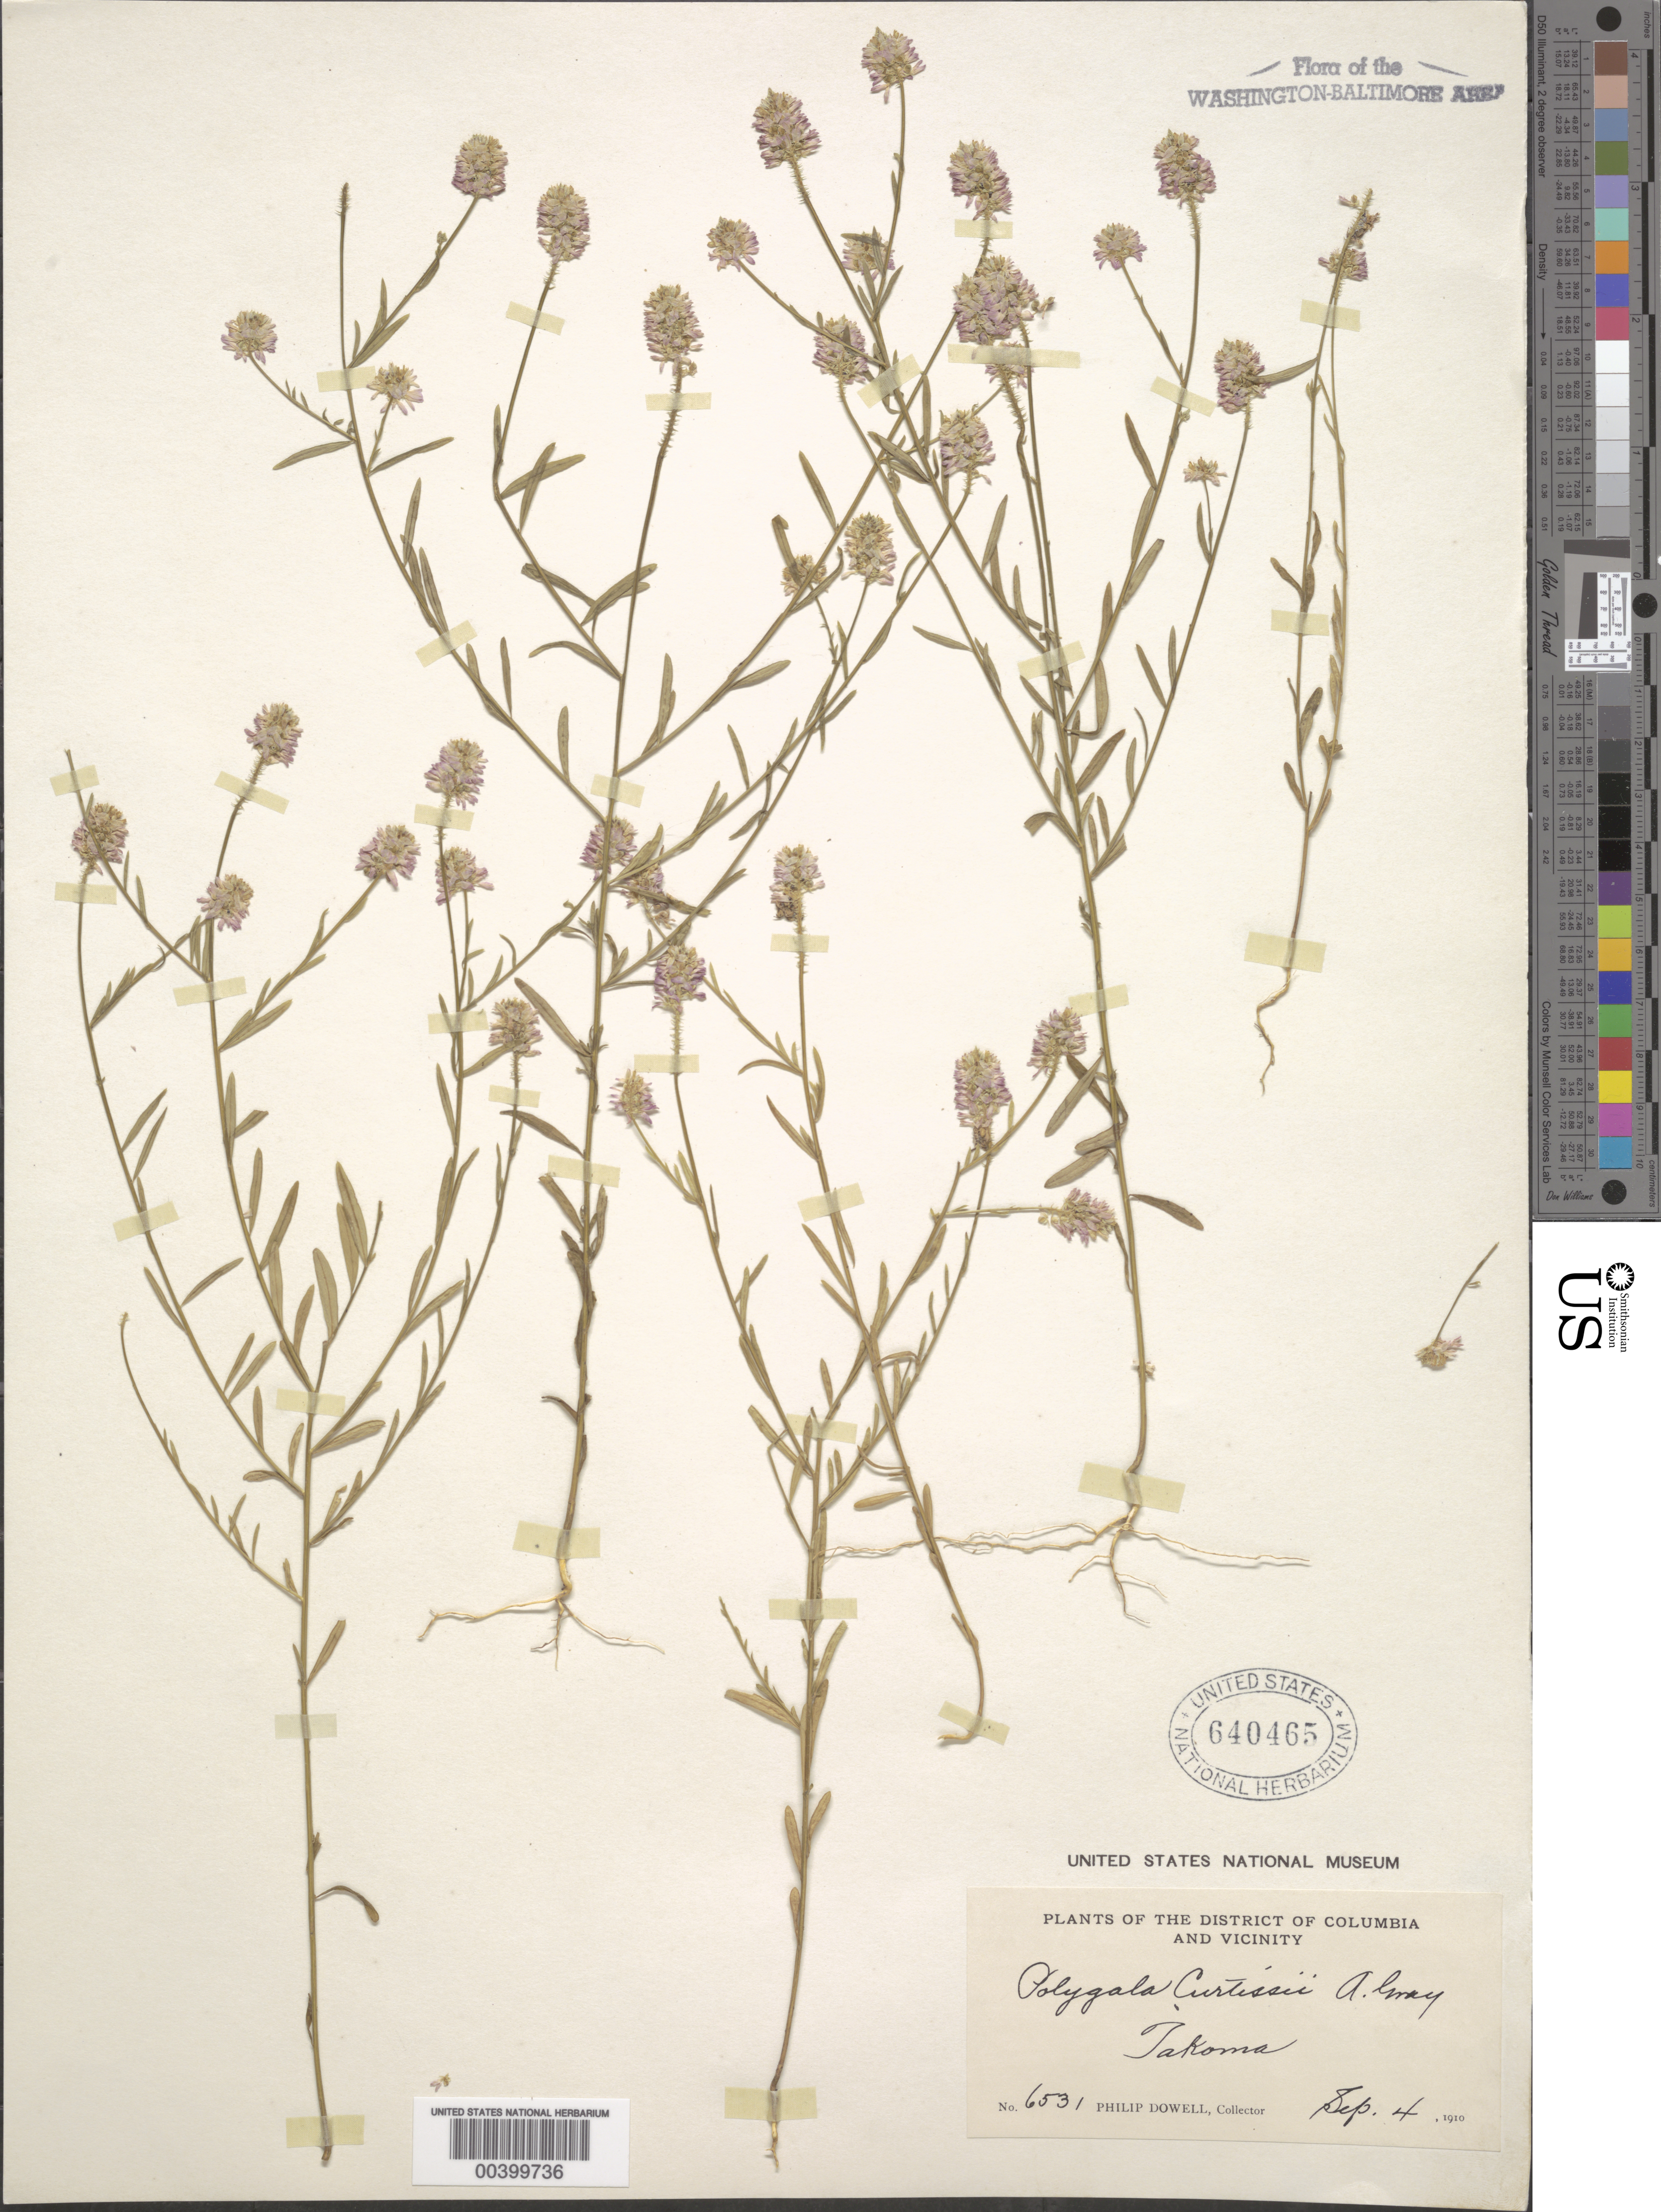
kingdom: Plantae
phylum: Tracheophyta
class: Magnoliopsida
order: Fabales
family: Polygalaceae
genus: Polygala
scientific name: Polygala curtissii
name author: A. Gray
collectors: P. Dowell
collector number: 6531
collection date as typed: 04 Sep 1910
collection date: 1910-09-04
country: United States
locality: Takoma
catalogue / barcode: US 640465